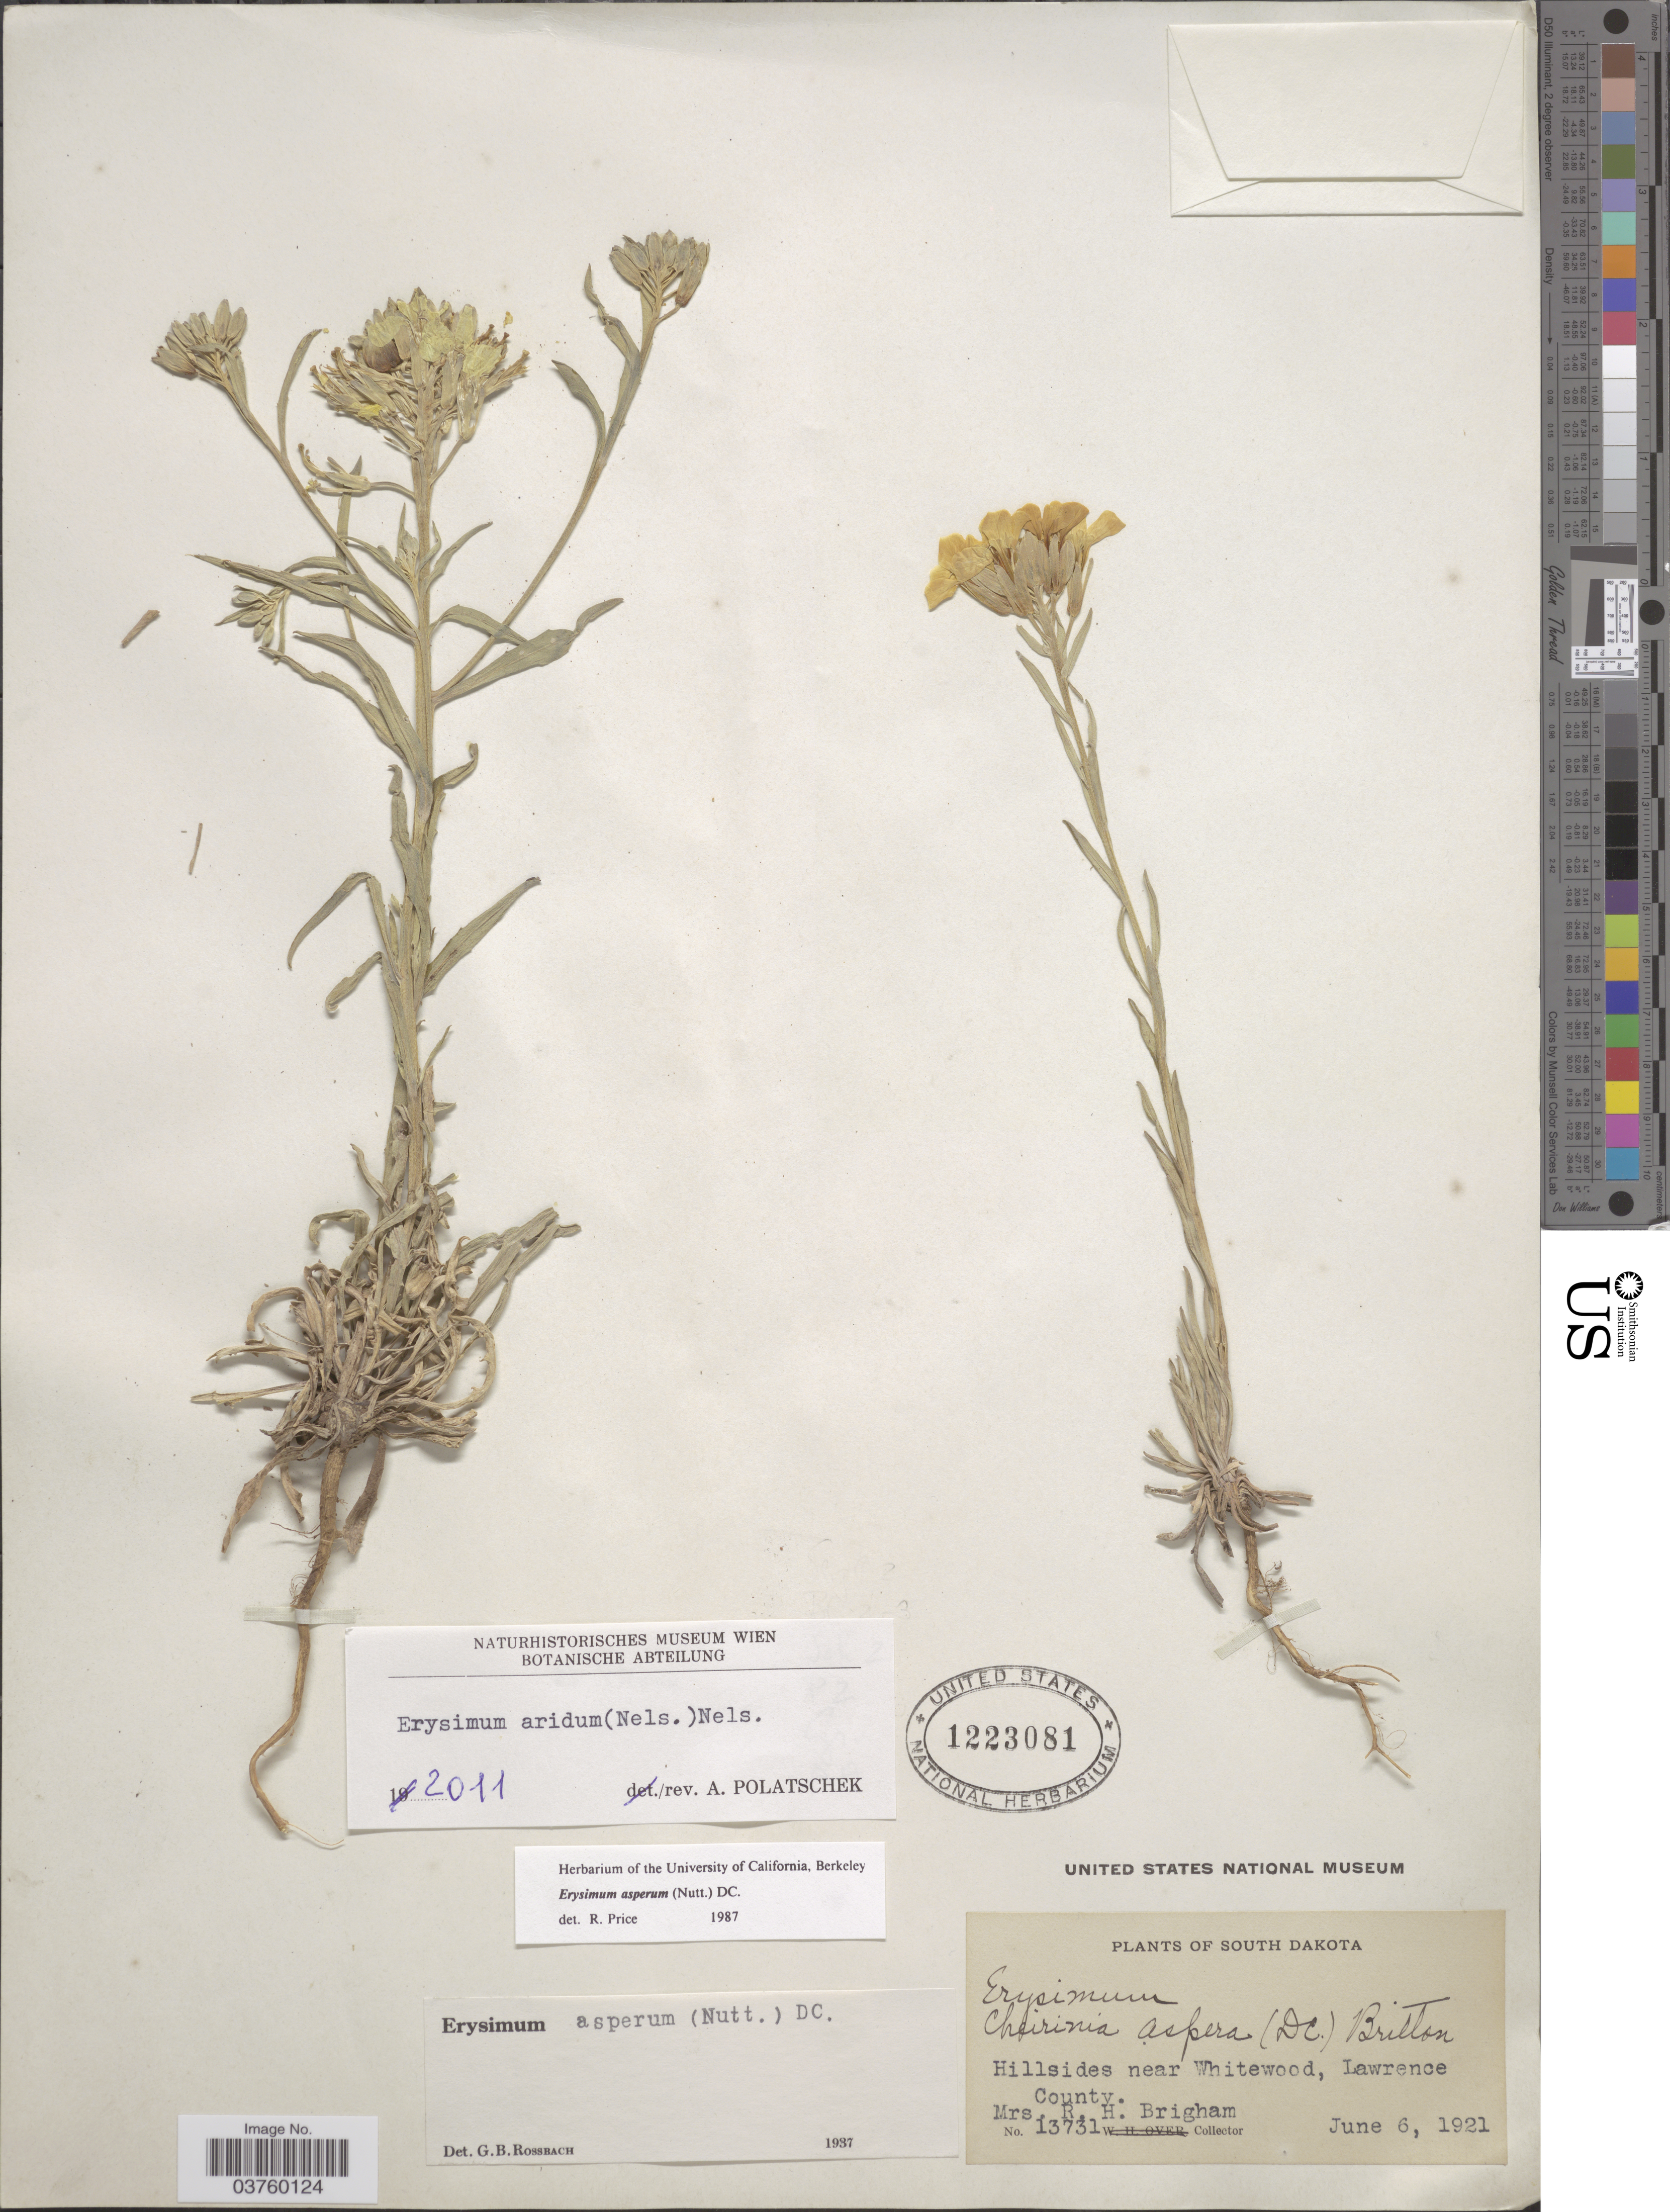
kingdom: Plantae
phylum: Tracheophyta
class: Magnoliopsida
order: Brassicales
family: Brassicaceae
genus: Erysimum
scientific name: Erysimum aridum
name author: (A. Nelson) A. Nelson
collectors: R. Brigham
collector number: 13731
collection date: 1921-06-06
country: United States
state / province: South Dakota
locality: Hillsides near Whitewood, Lawrence County.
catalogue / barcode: US 1223081